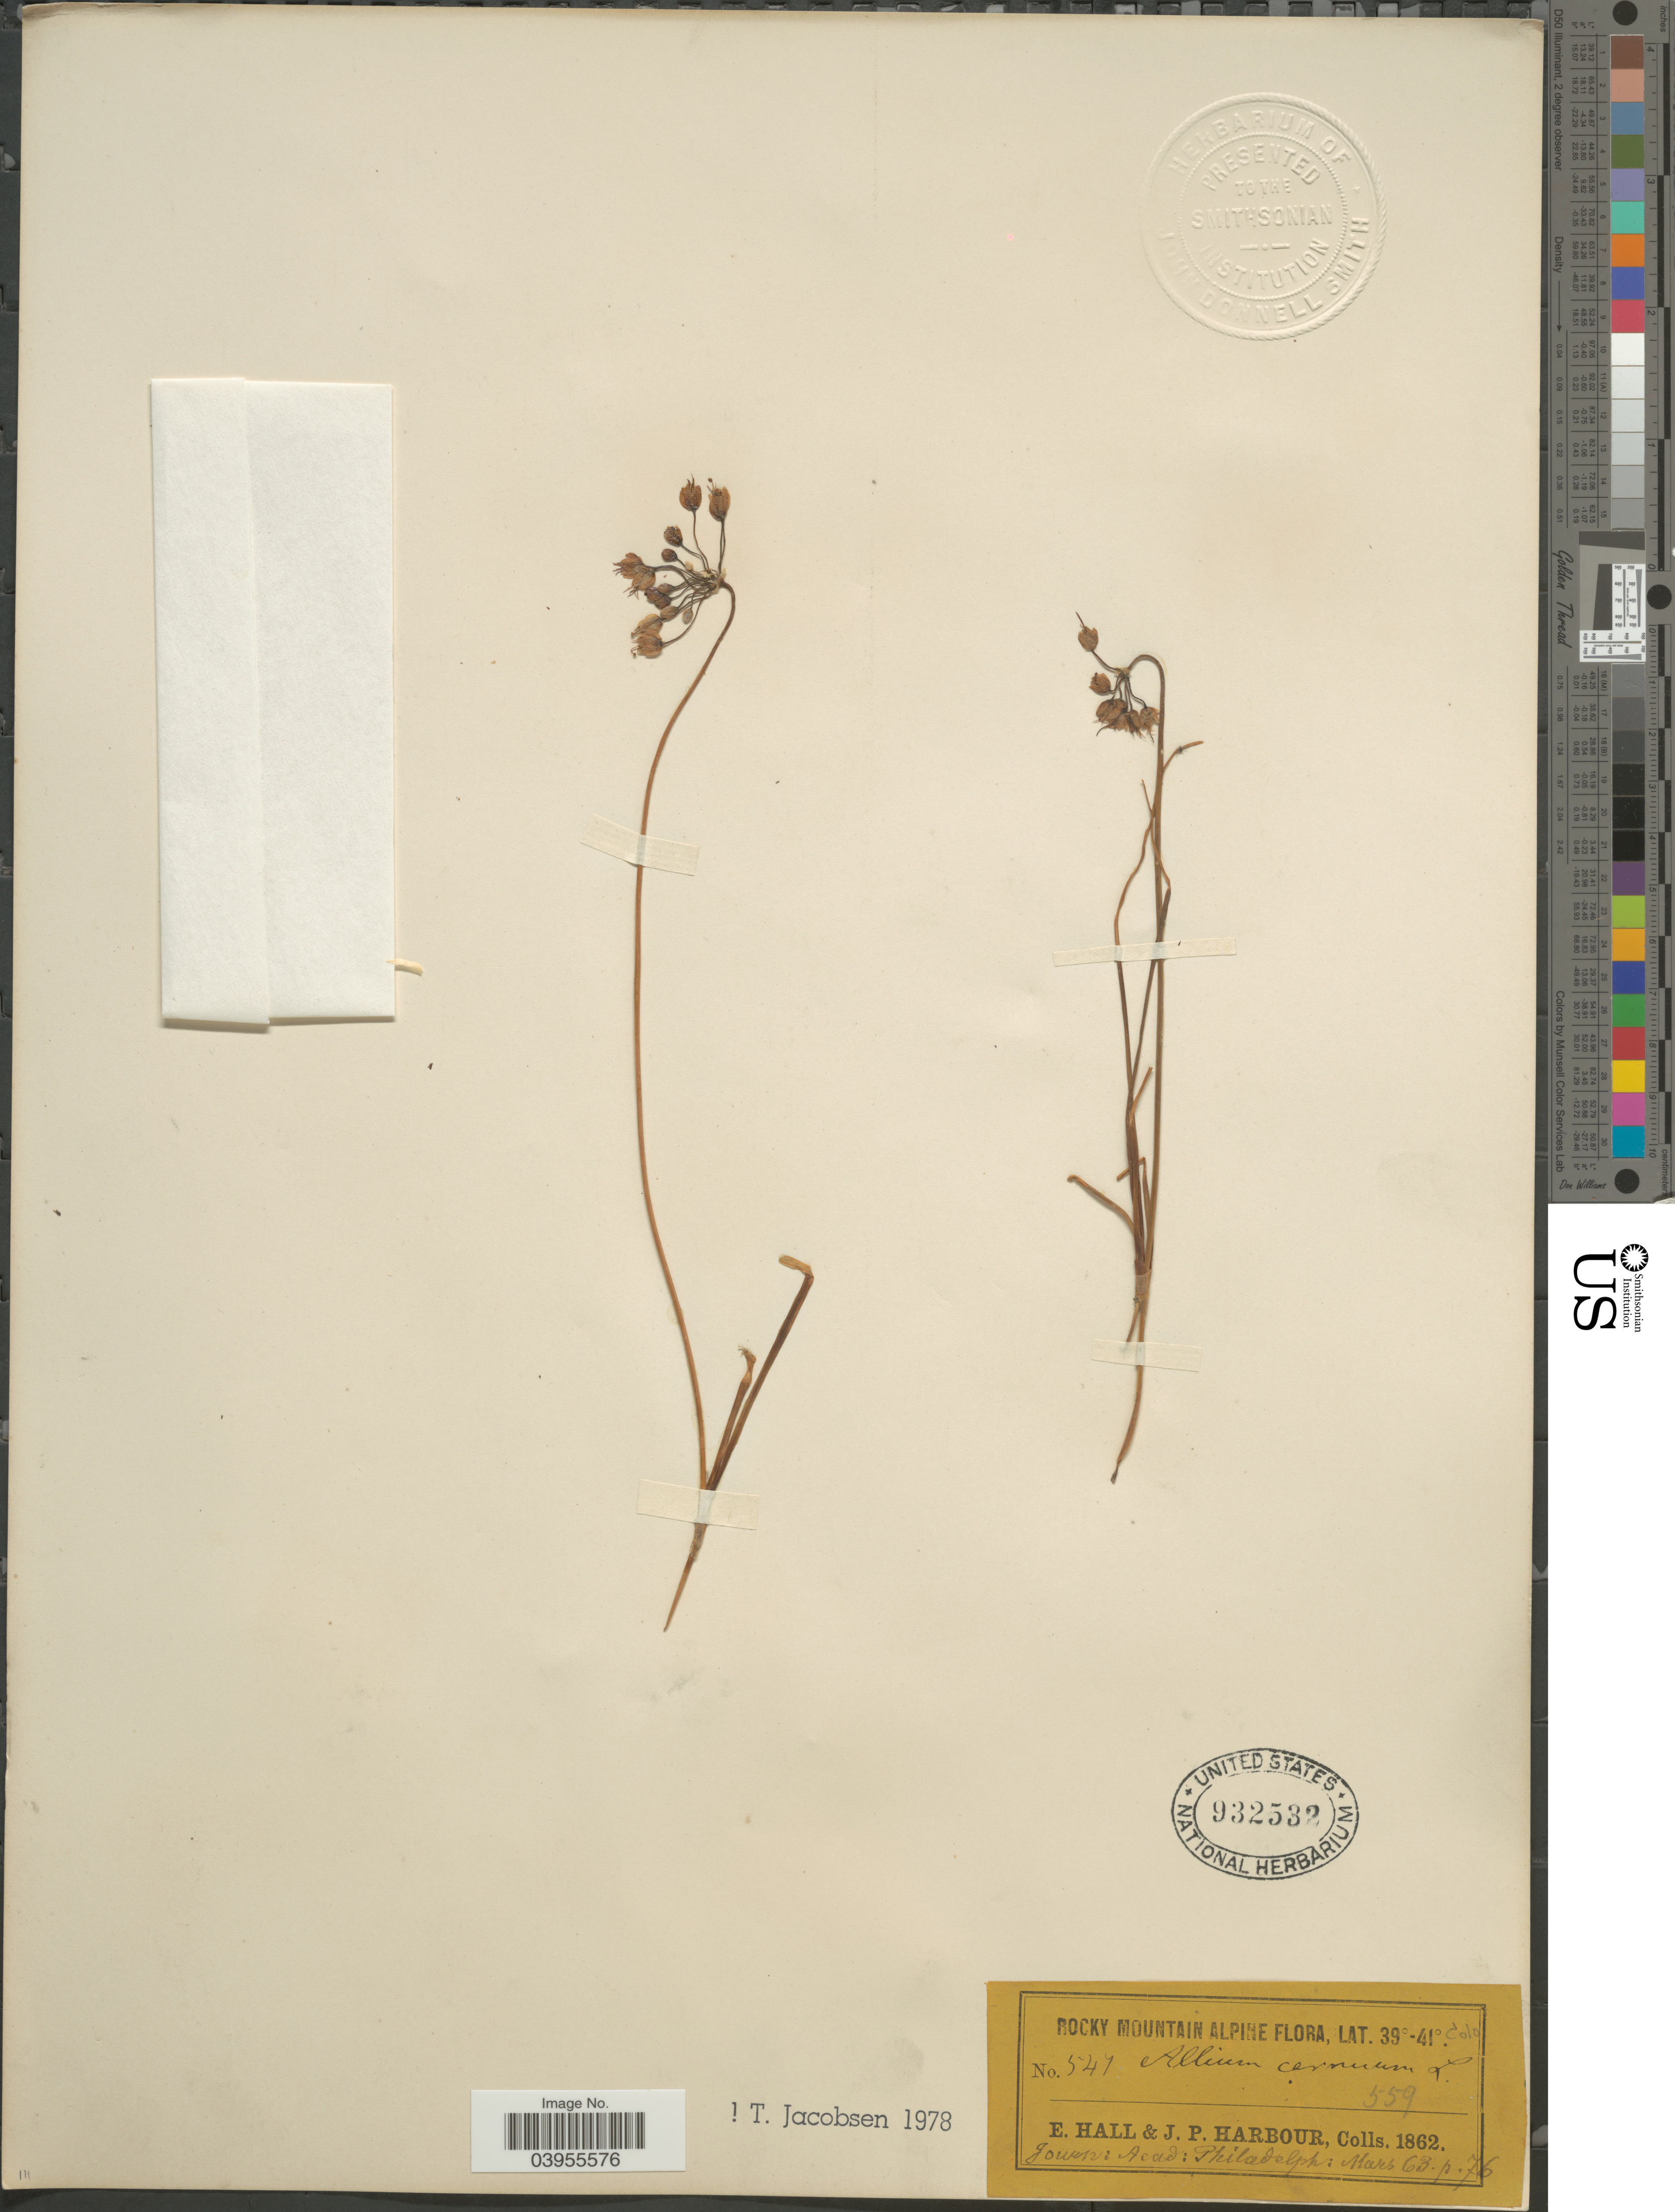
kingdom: Plantae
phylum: Tracheophyta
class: Liliopsida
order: Asparagales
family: Amaryllidaceae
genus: Allium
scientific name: Allium cernuum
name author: Roth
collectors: E. Hall & J. Harbour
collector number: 547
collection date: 1862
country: United States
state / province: Colorado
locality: Rocky Mountain Alpine.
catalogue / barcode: US 932532